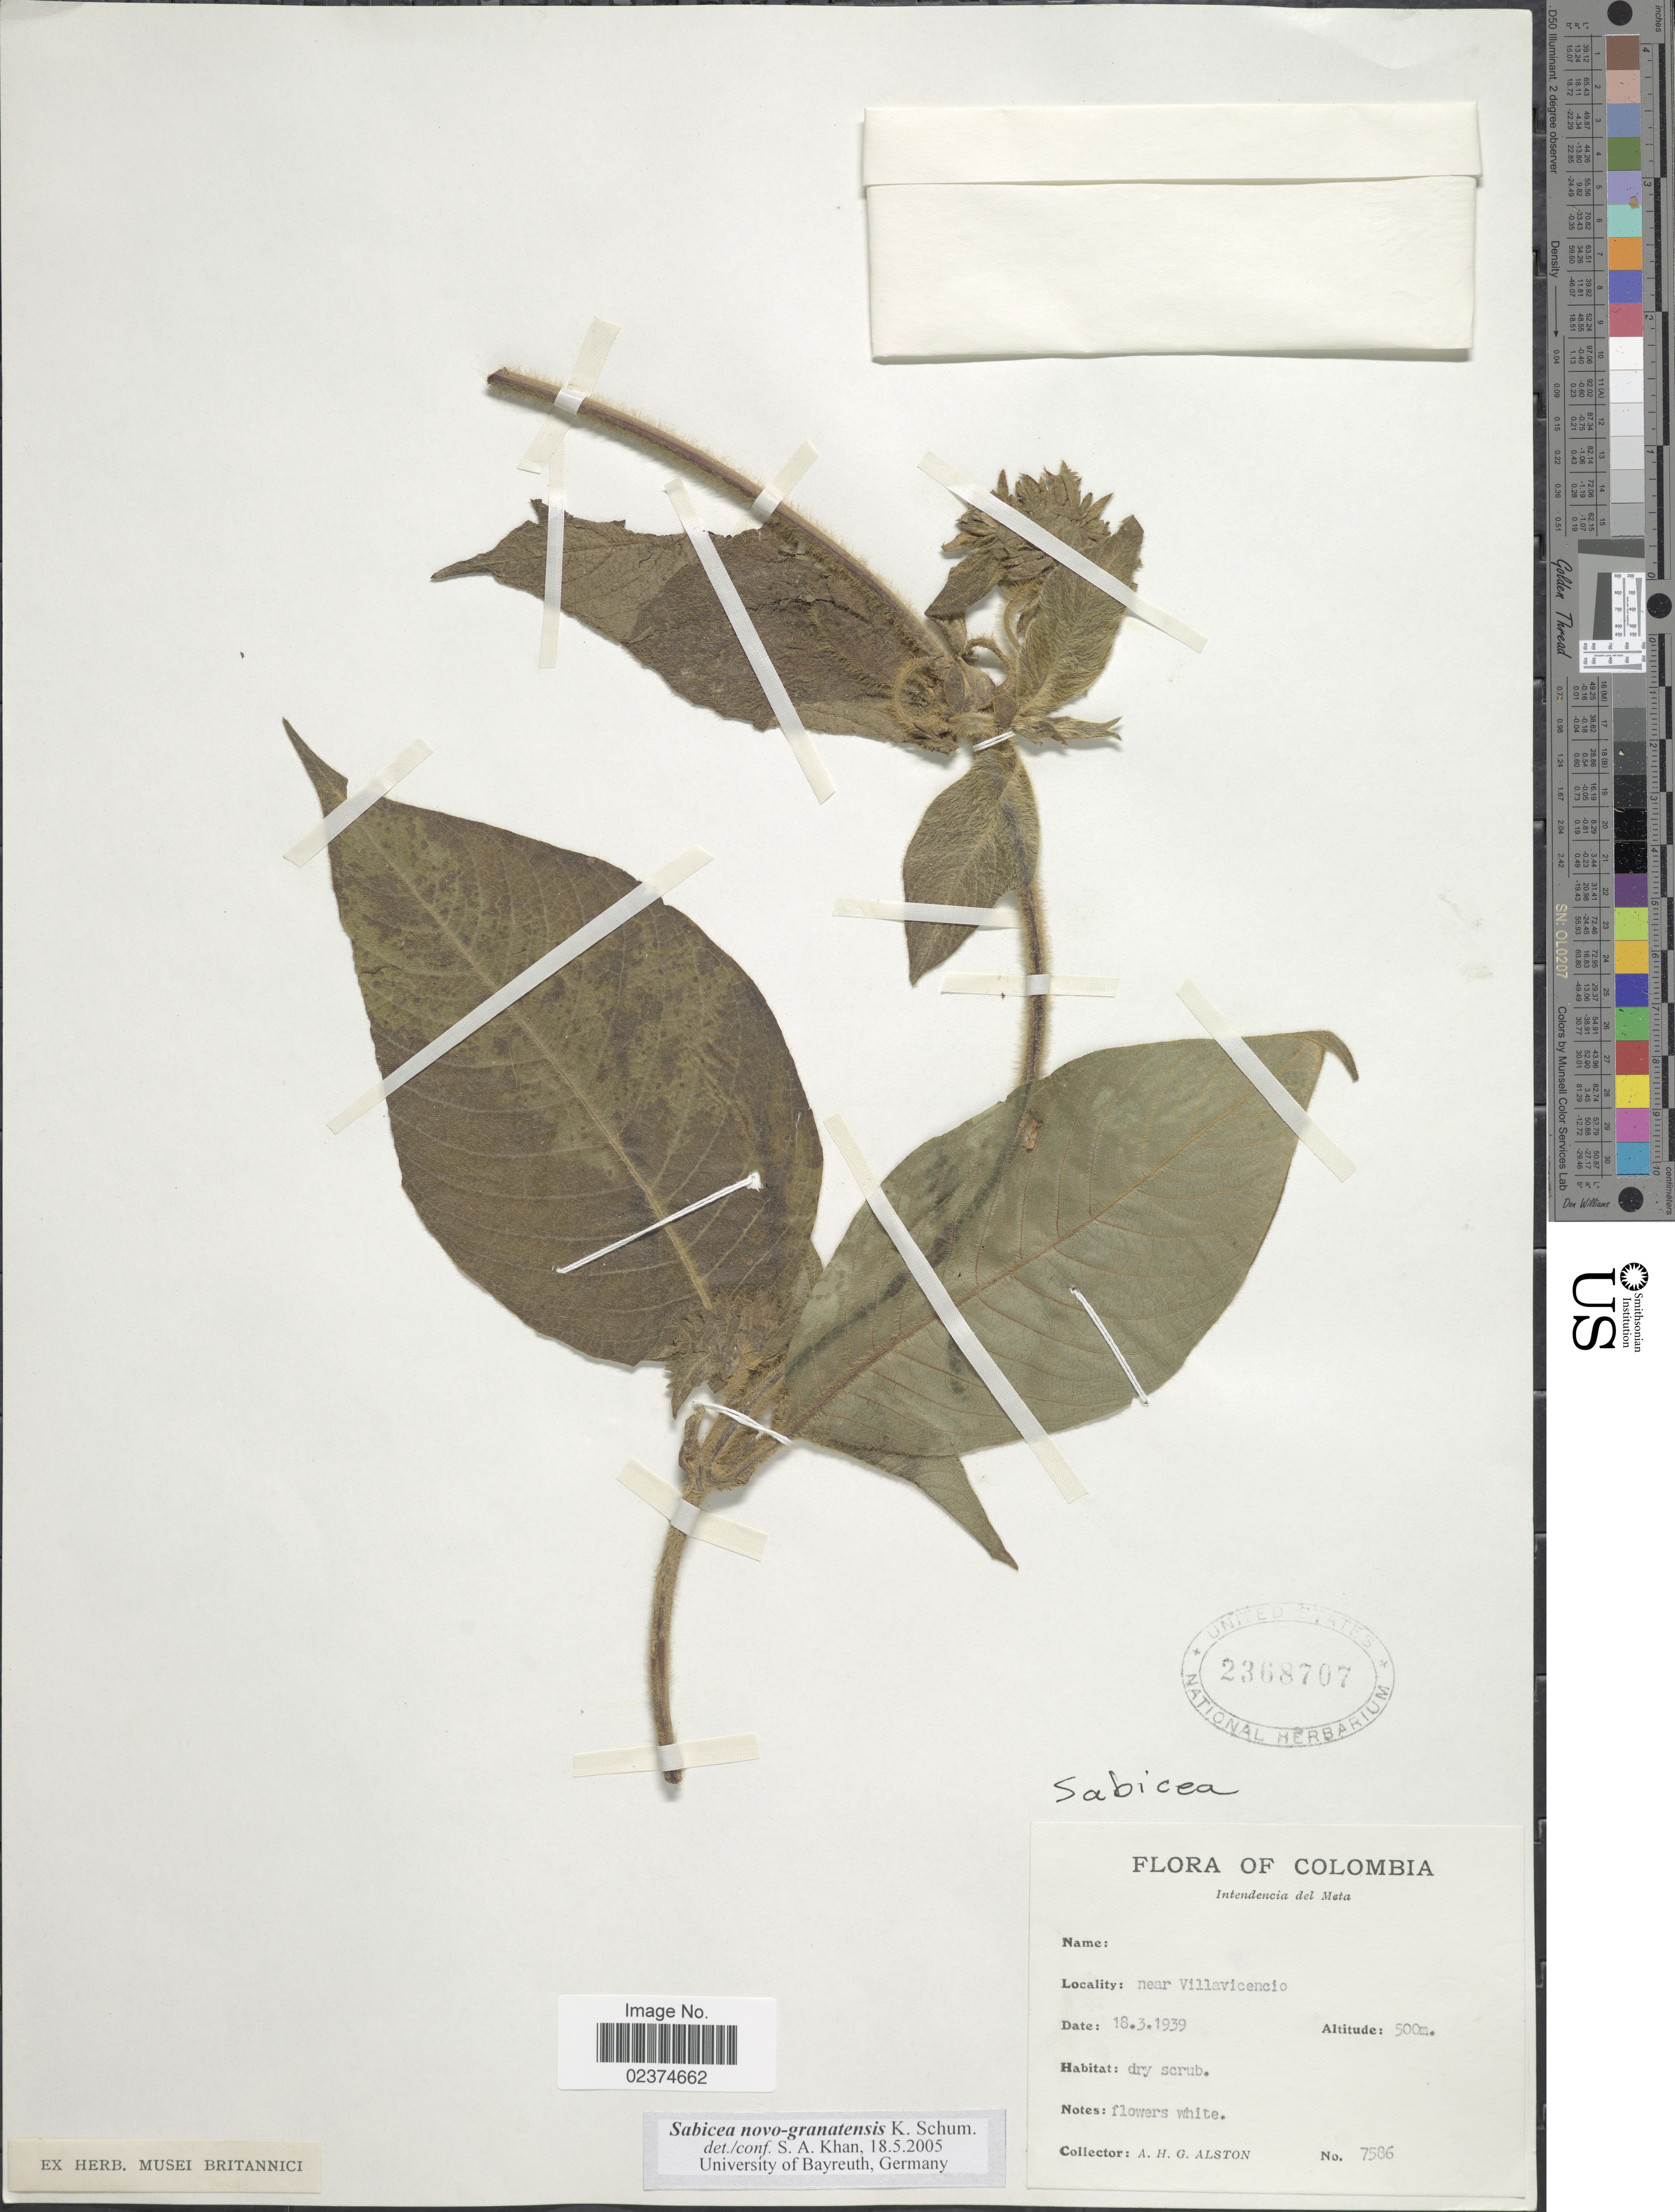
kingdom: Plantae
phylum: Tracheophyta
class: Magnoliopsida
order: Gentianales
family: Rubiaceae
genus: Sabicea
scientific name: Sabicea novogranatensis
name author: K. Schum.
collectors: A. H. Alston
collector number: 7586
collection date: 1939-03-18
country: Colombia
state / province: Meta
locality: Intendencia del Meta, near Villavicencio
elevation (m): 500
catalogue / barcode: US 2368707